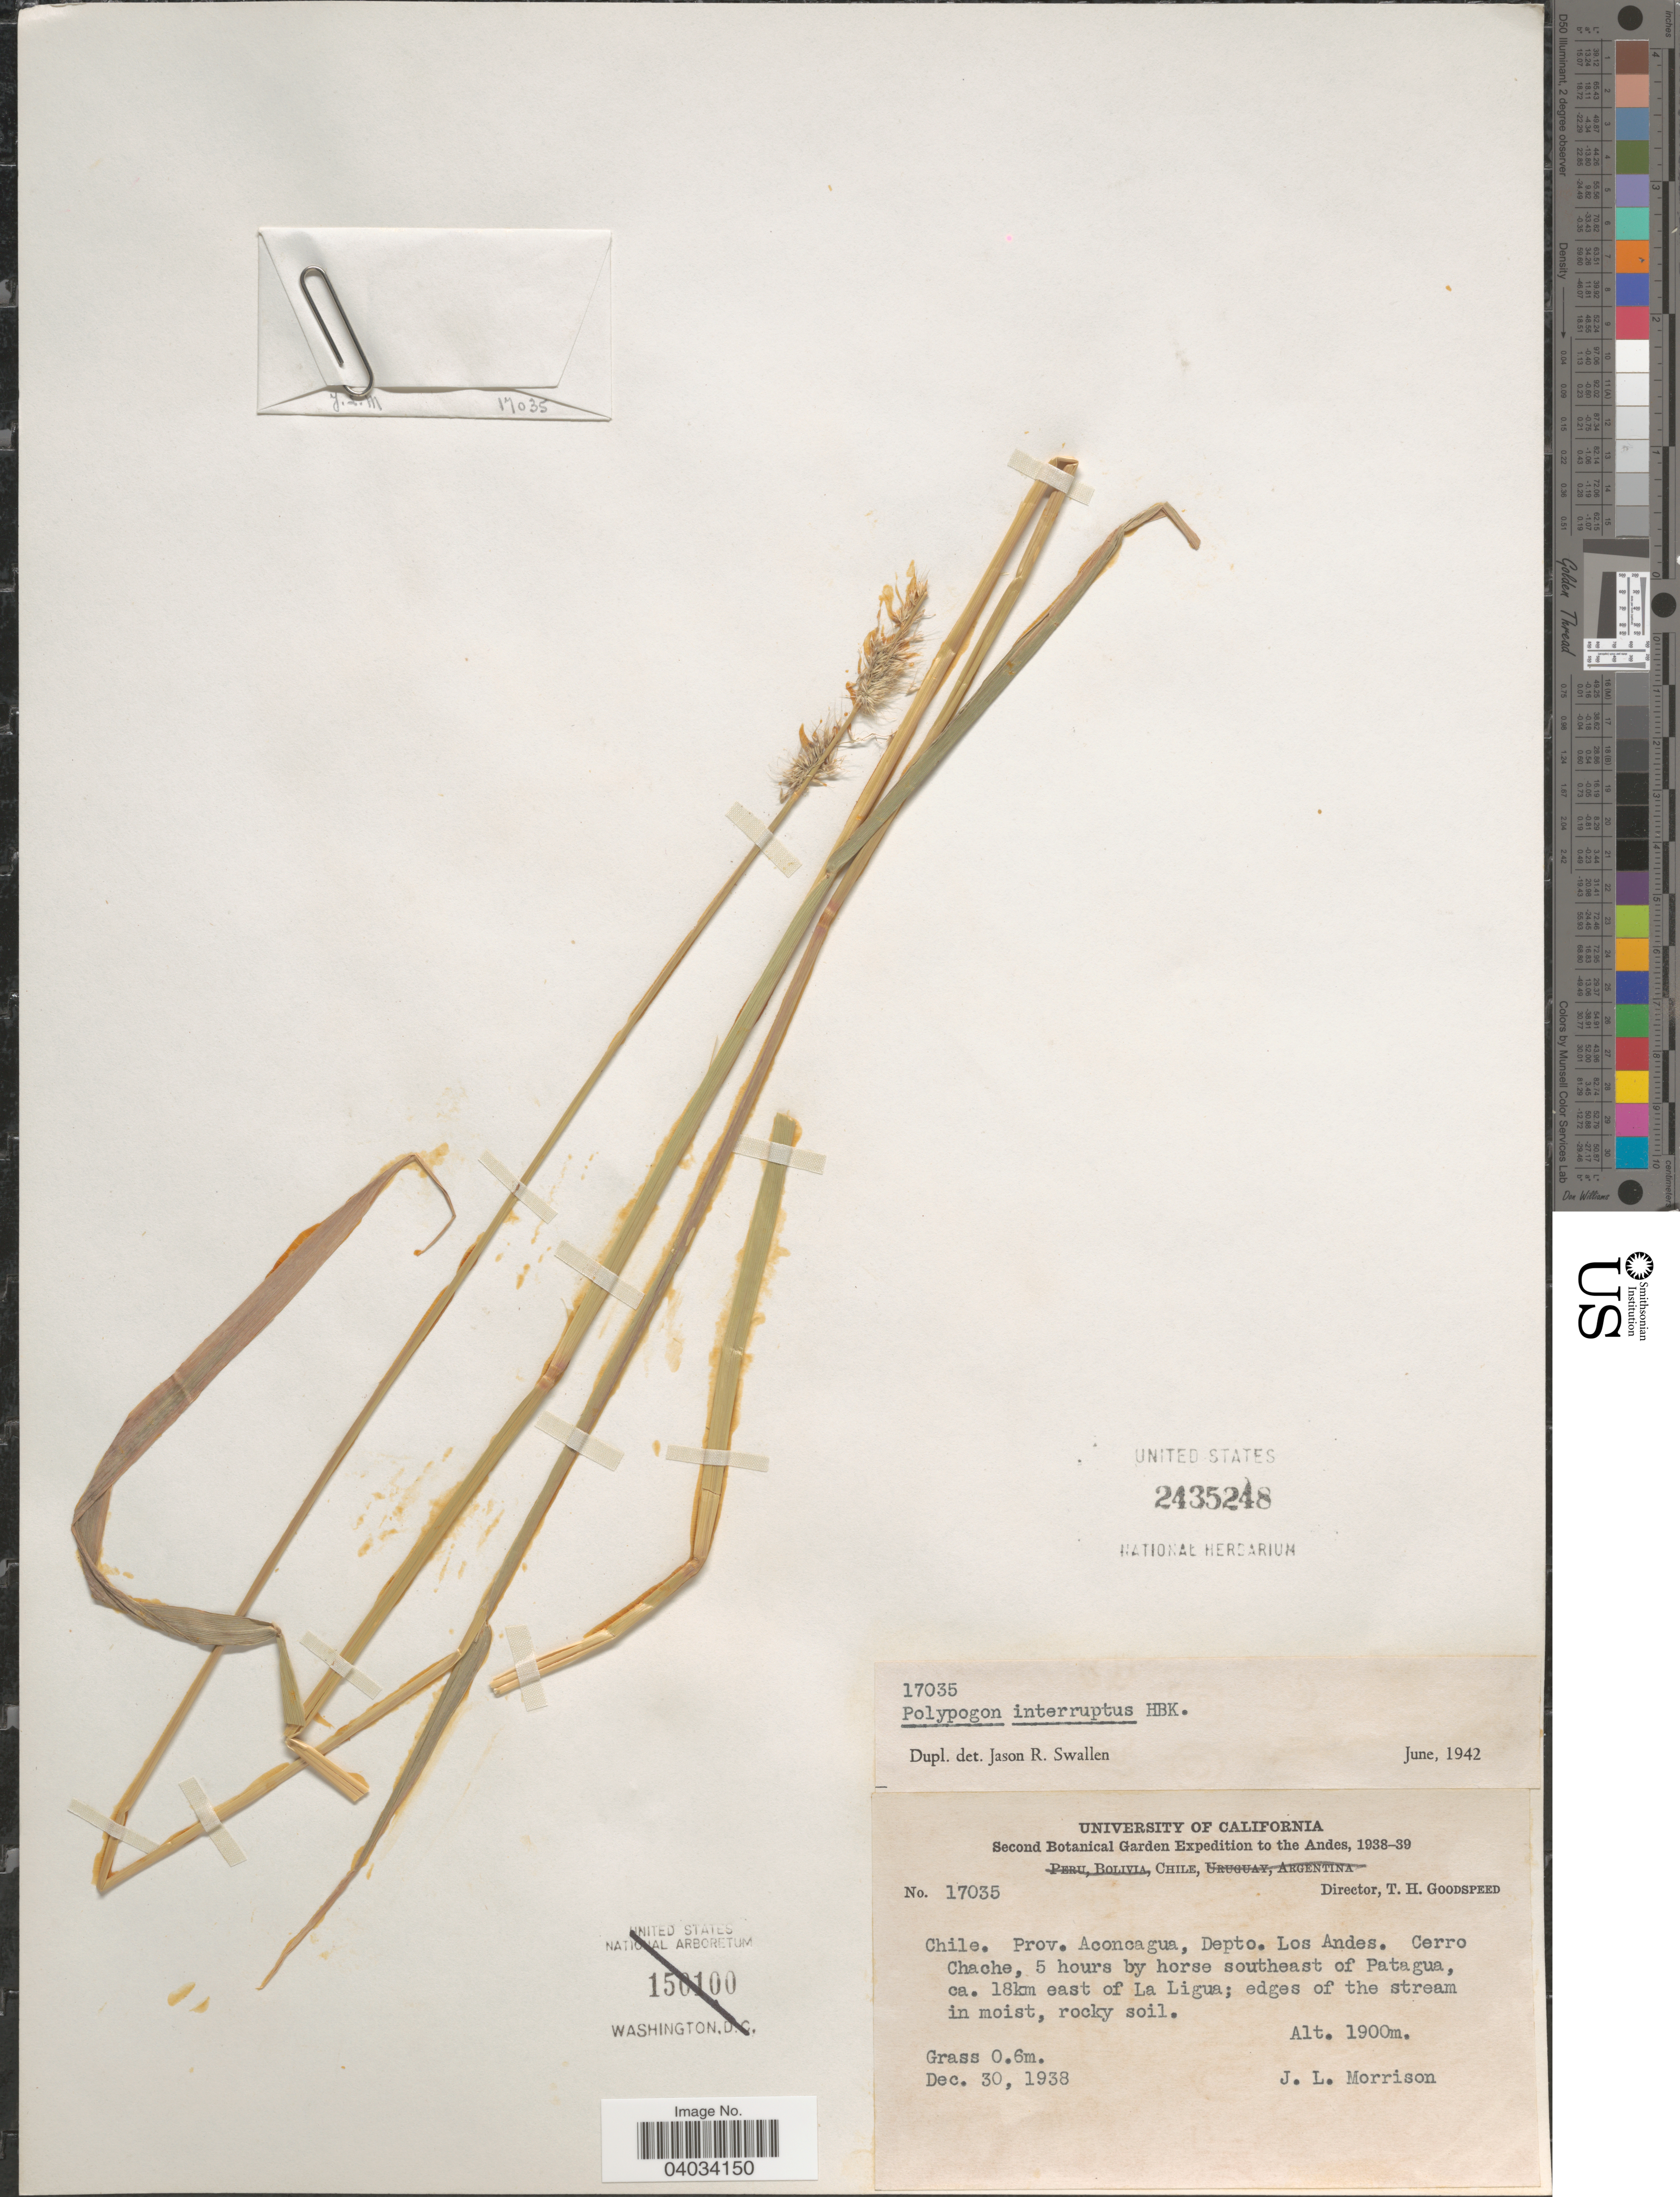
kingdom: Plantae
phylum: Tracheophyta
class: Liliopsida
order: Poales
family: Poaceae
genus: Polypogon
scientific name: Polypogon interruptus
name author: Kunth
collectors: J. Morrison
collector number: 17035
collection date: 1938-12-30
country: Chile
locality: The Andes. Prov. Aconcagua, Depto. Los Andes. Cerro Cache, 5 hours by horse southeast of Patagua, ca. 18km east of La Ligua.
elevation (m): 1900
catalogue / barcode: US 2435248